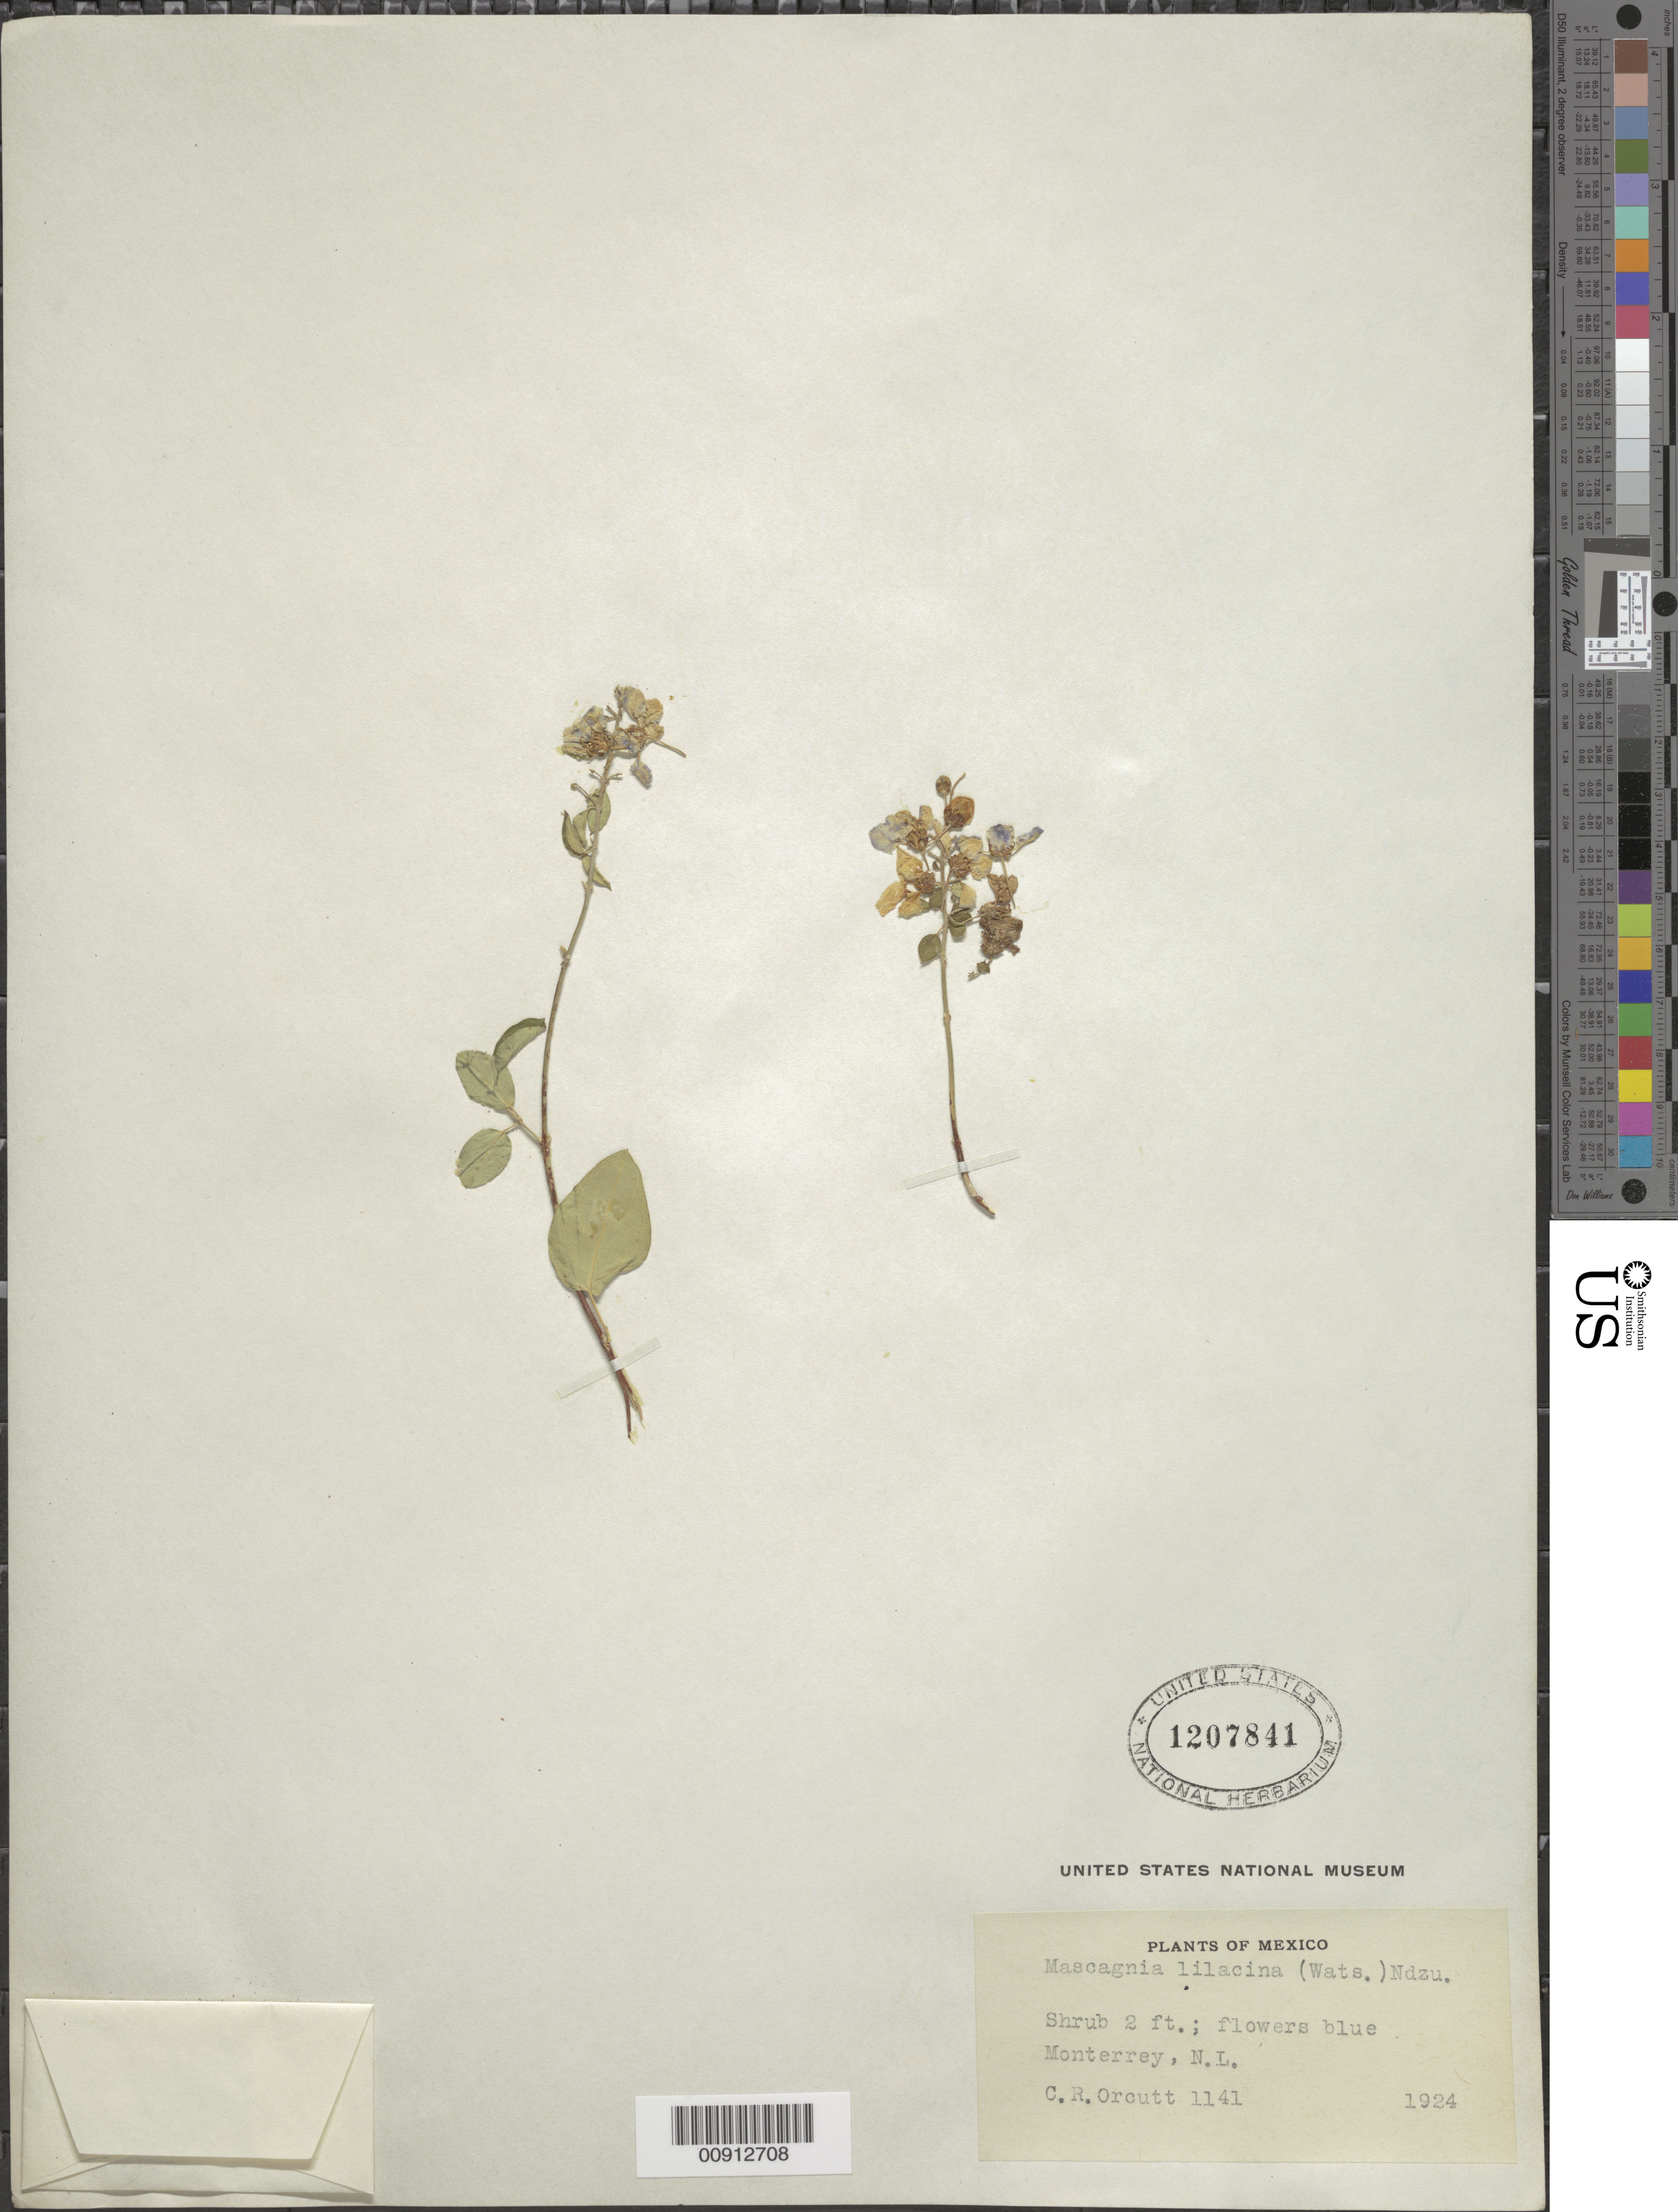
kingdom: Plantae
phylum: Tracheophyta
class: Magnoliopsida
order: Malpighiales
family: Malpighiaceae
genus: Mascagnia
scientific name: Mascagnia lilacina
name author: (S. Watson) Nied.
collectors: C. R. Orcutt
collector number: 1141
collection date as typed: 1924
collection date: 1924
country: Mexico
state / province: Nuevo León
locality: Monterrey, N.L.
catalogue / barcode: US 1207841